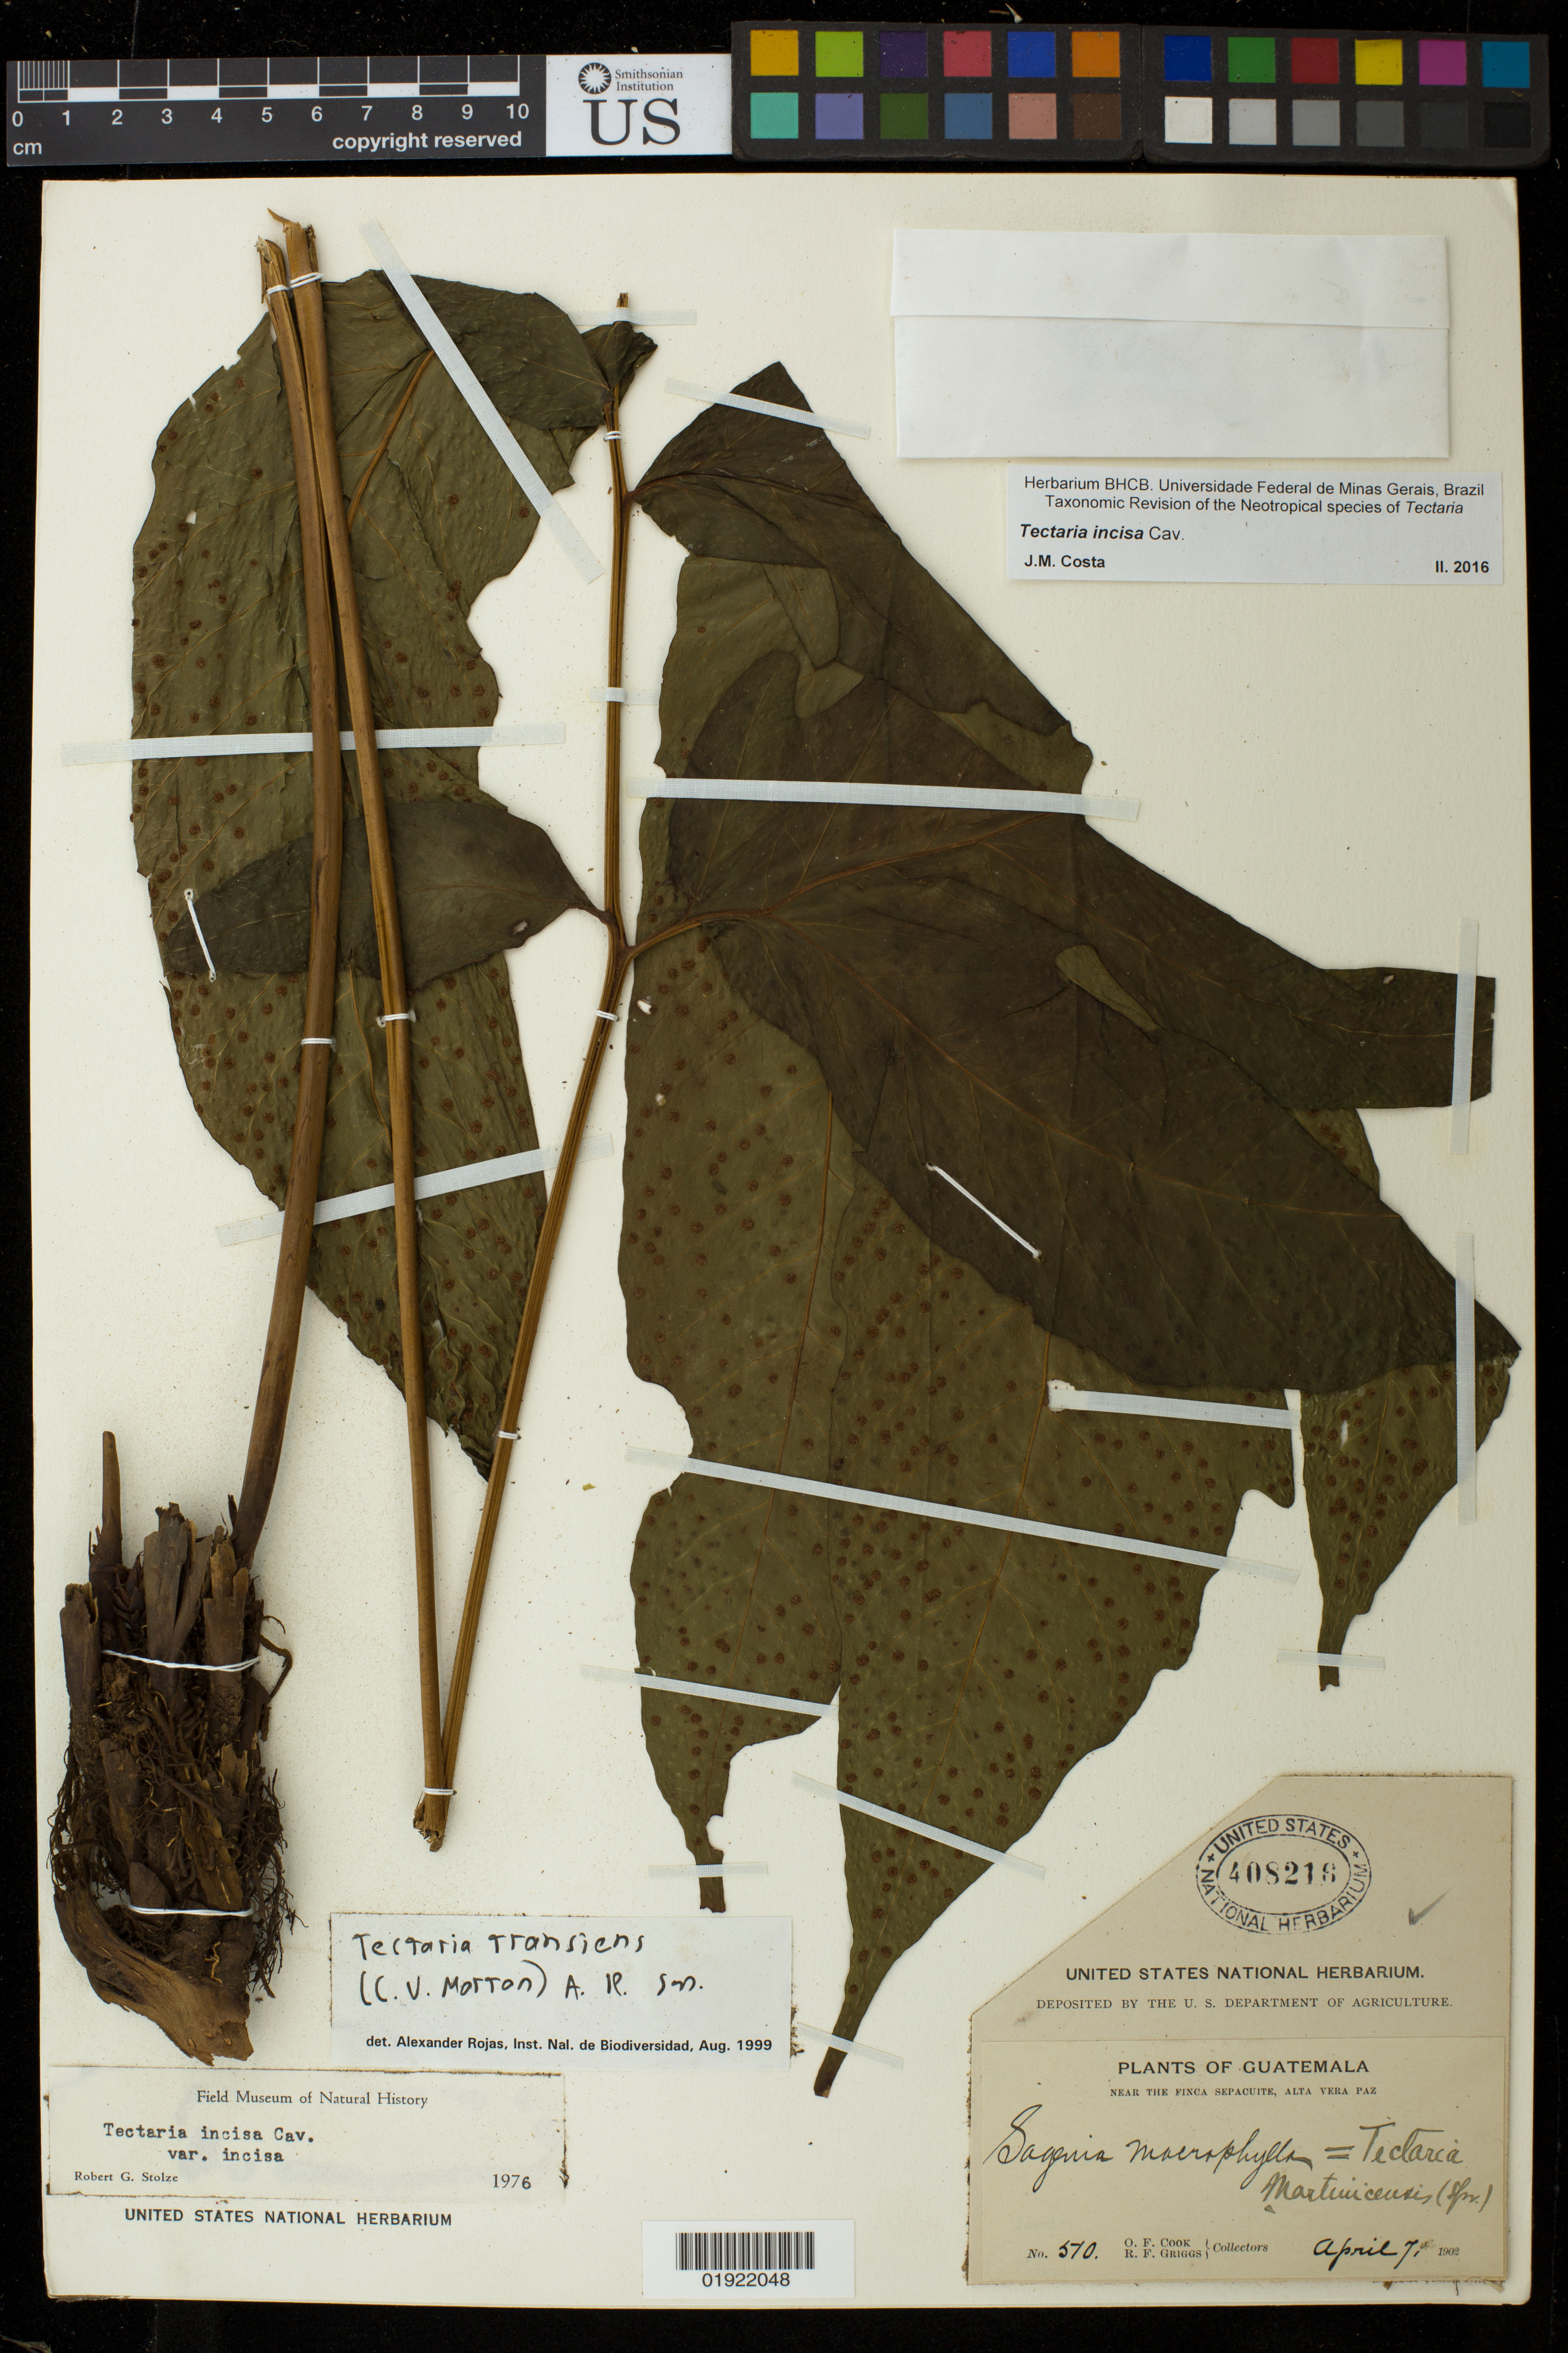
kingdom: Plantae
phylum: Tracheophyta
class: Polypodiopsida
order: Polypodiales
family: Tectariaceae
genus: Tectaria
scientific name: Tectaria incisa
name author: Cav.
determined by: Costa, J. M.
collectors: O. F. Cook & R. F. Griggs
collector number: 570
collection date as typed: April 7, 1902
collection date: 1902-04-07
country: Guatemala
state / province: Alta Verapaz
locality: near the Finca Sepacuite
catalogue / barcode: US 408218